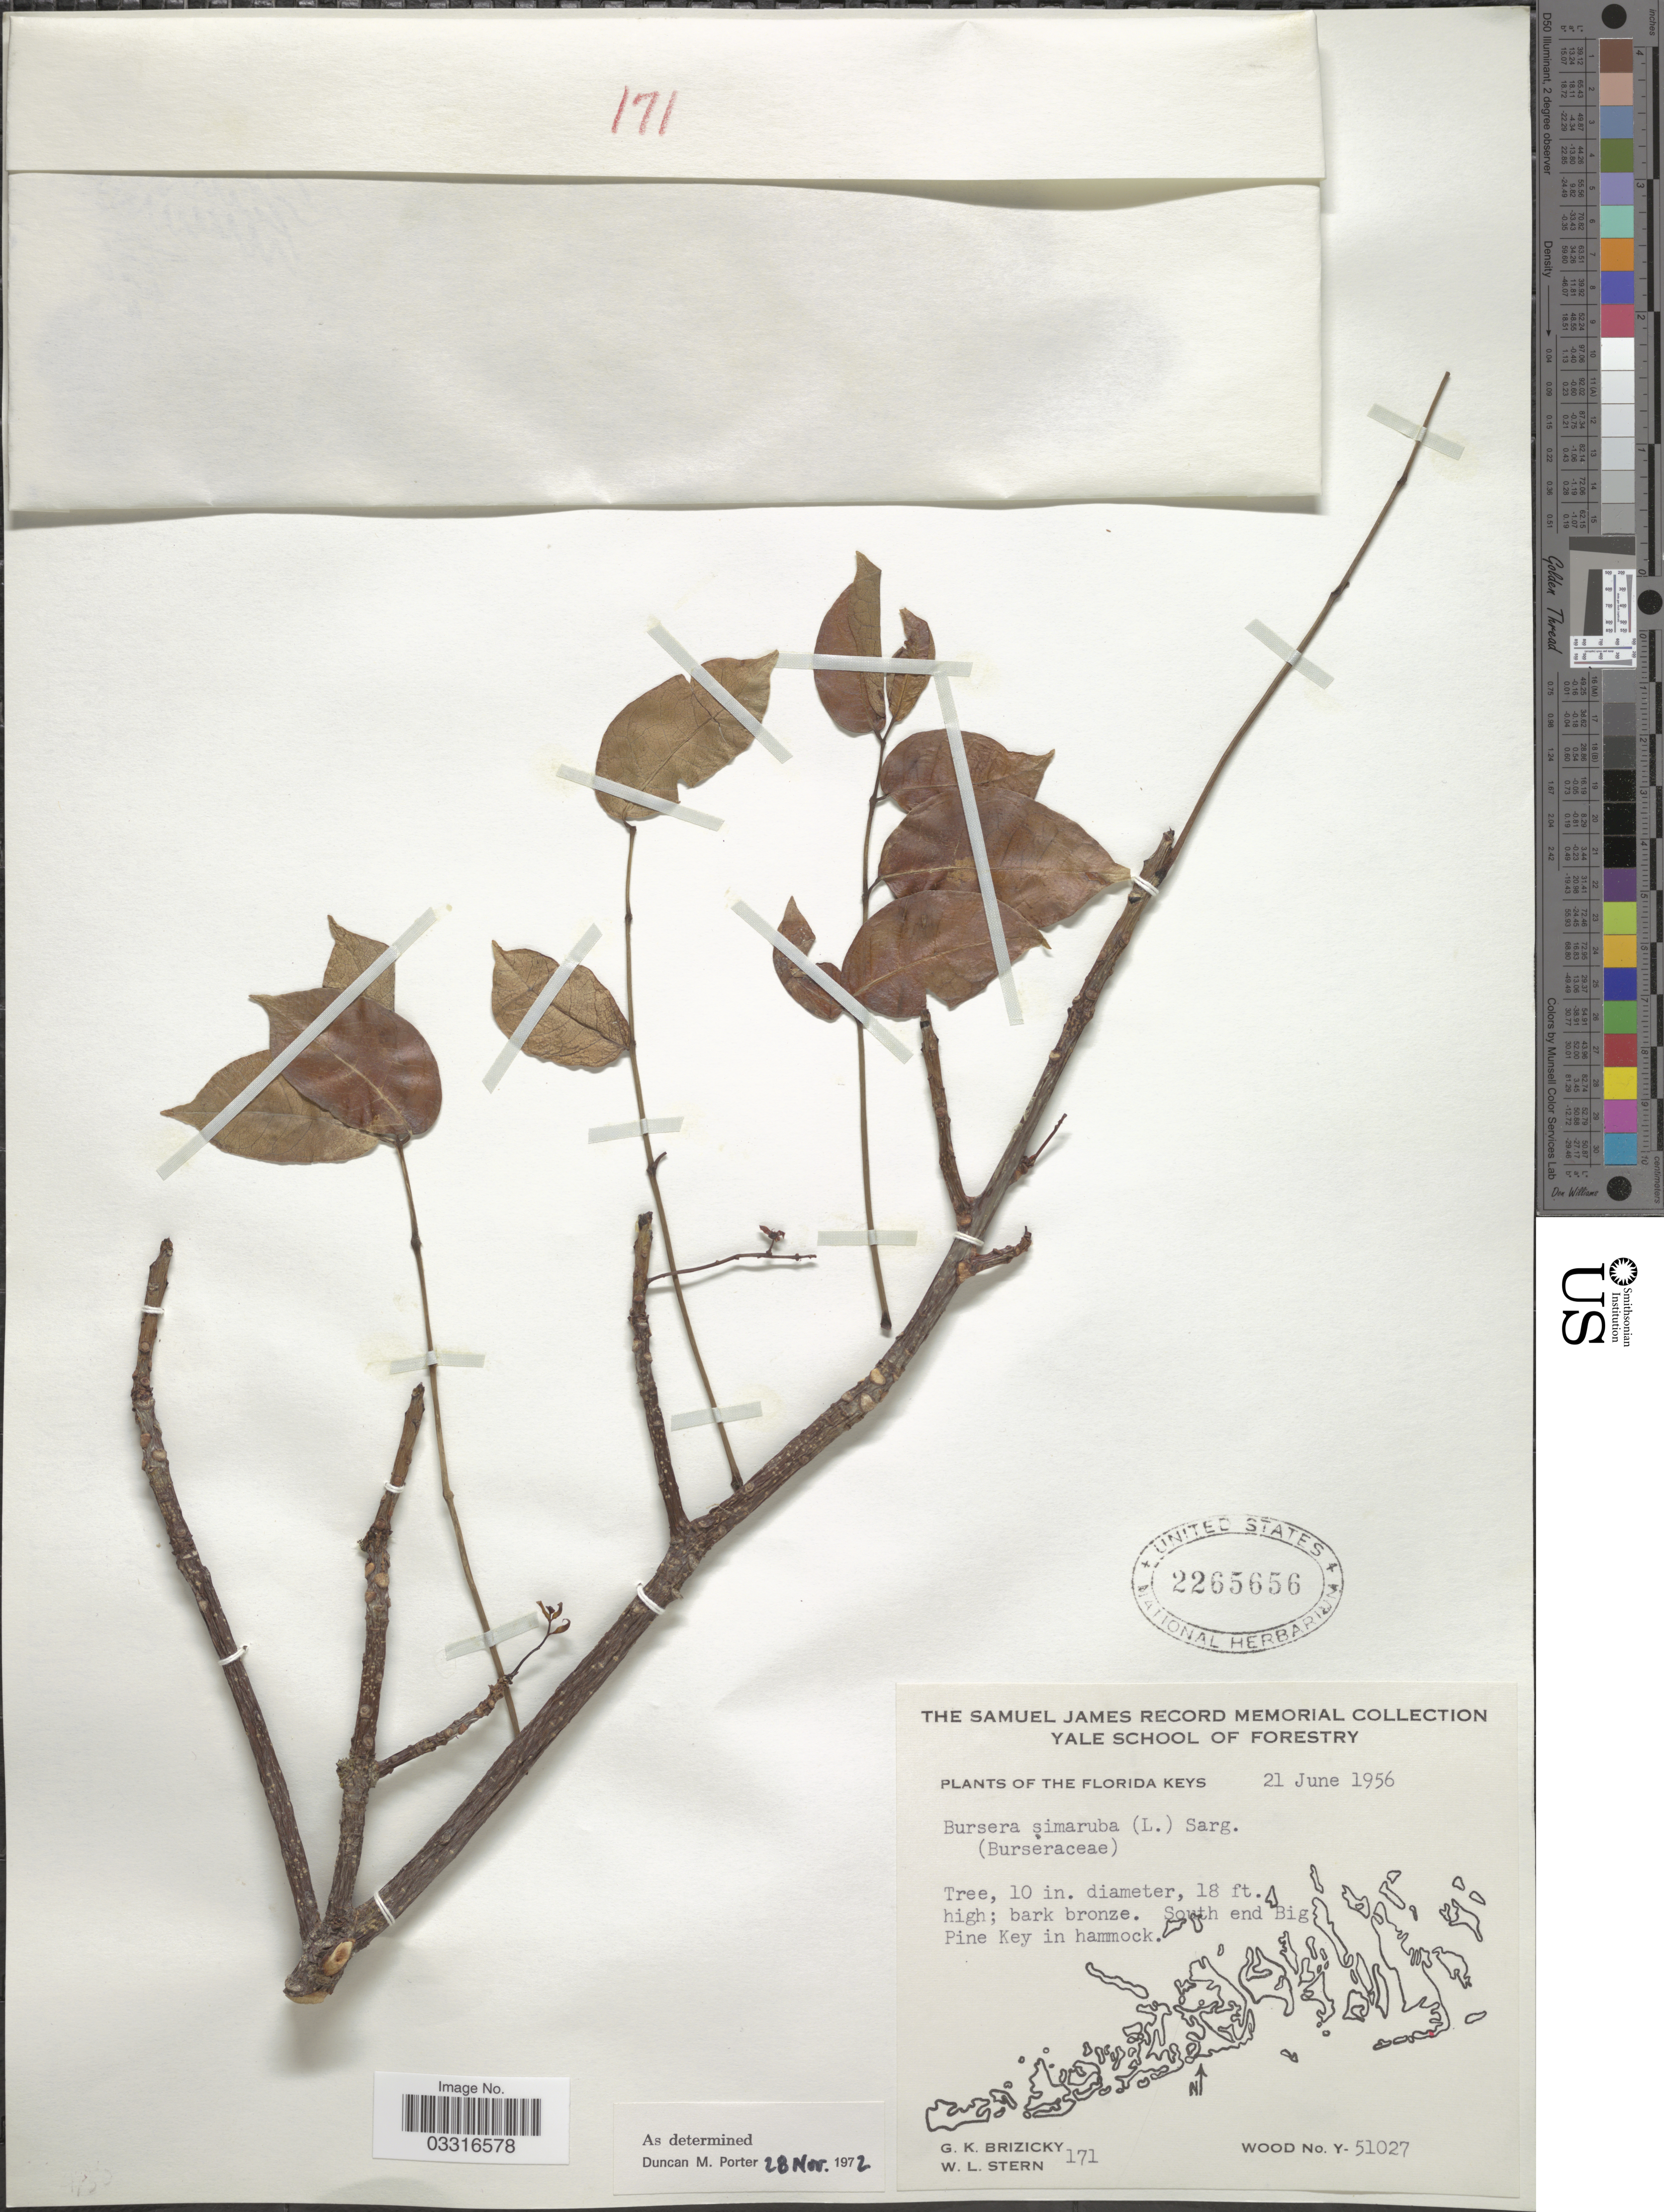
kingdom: Plantae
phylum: Tracheophyta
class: Magnoliopsida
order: Sapindales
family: Burseraceae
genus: Bursera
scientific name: Bursera simaruba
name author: (L.) Sarg.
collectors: G. K. Brizicky & W. L. Stern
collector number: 171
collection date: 1956-06-21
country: United States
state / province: Florida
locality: The Florida Keys, South end Big Pine Key in hammock.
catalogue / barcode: US 2265656